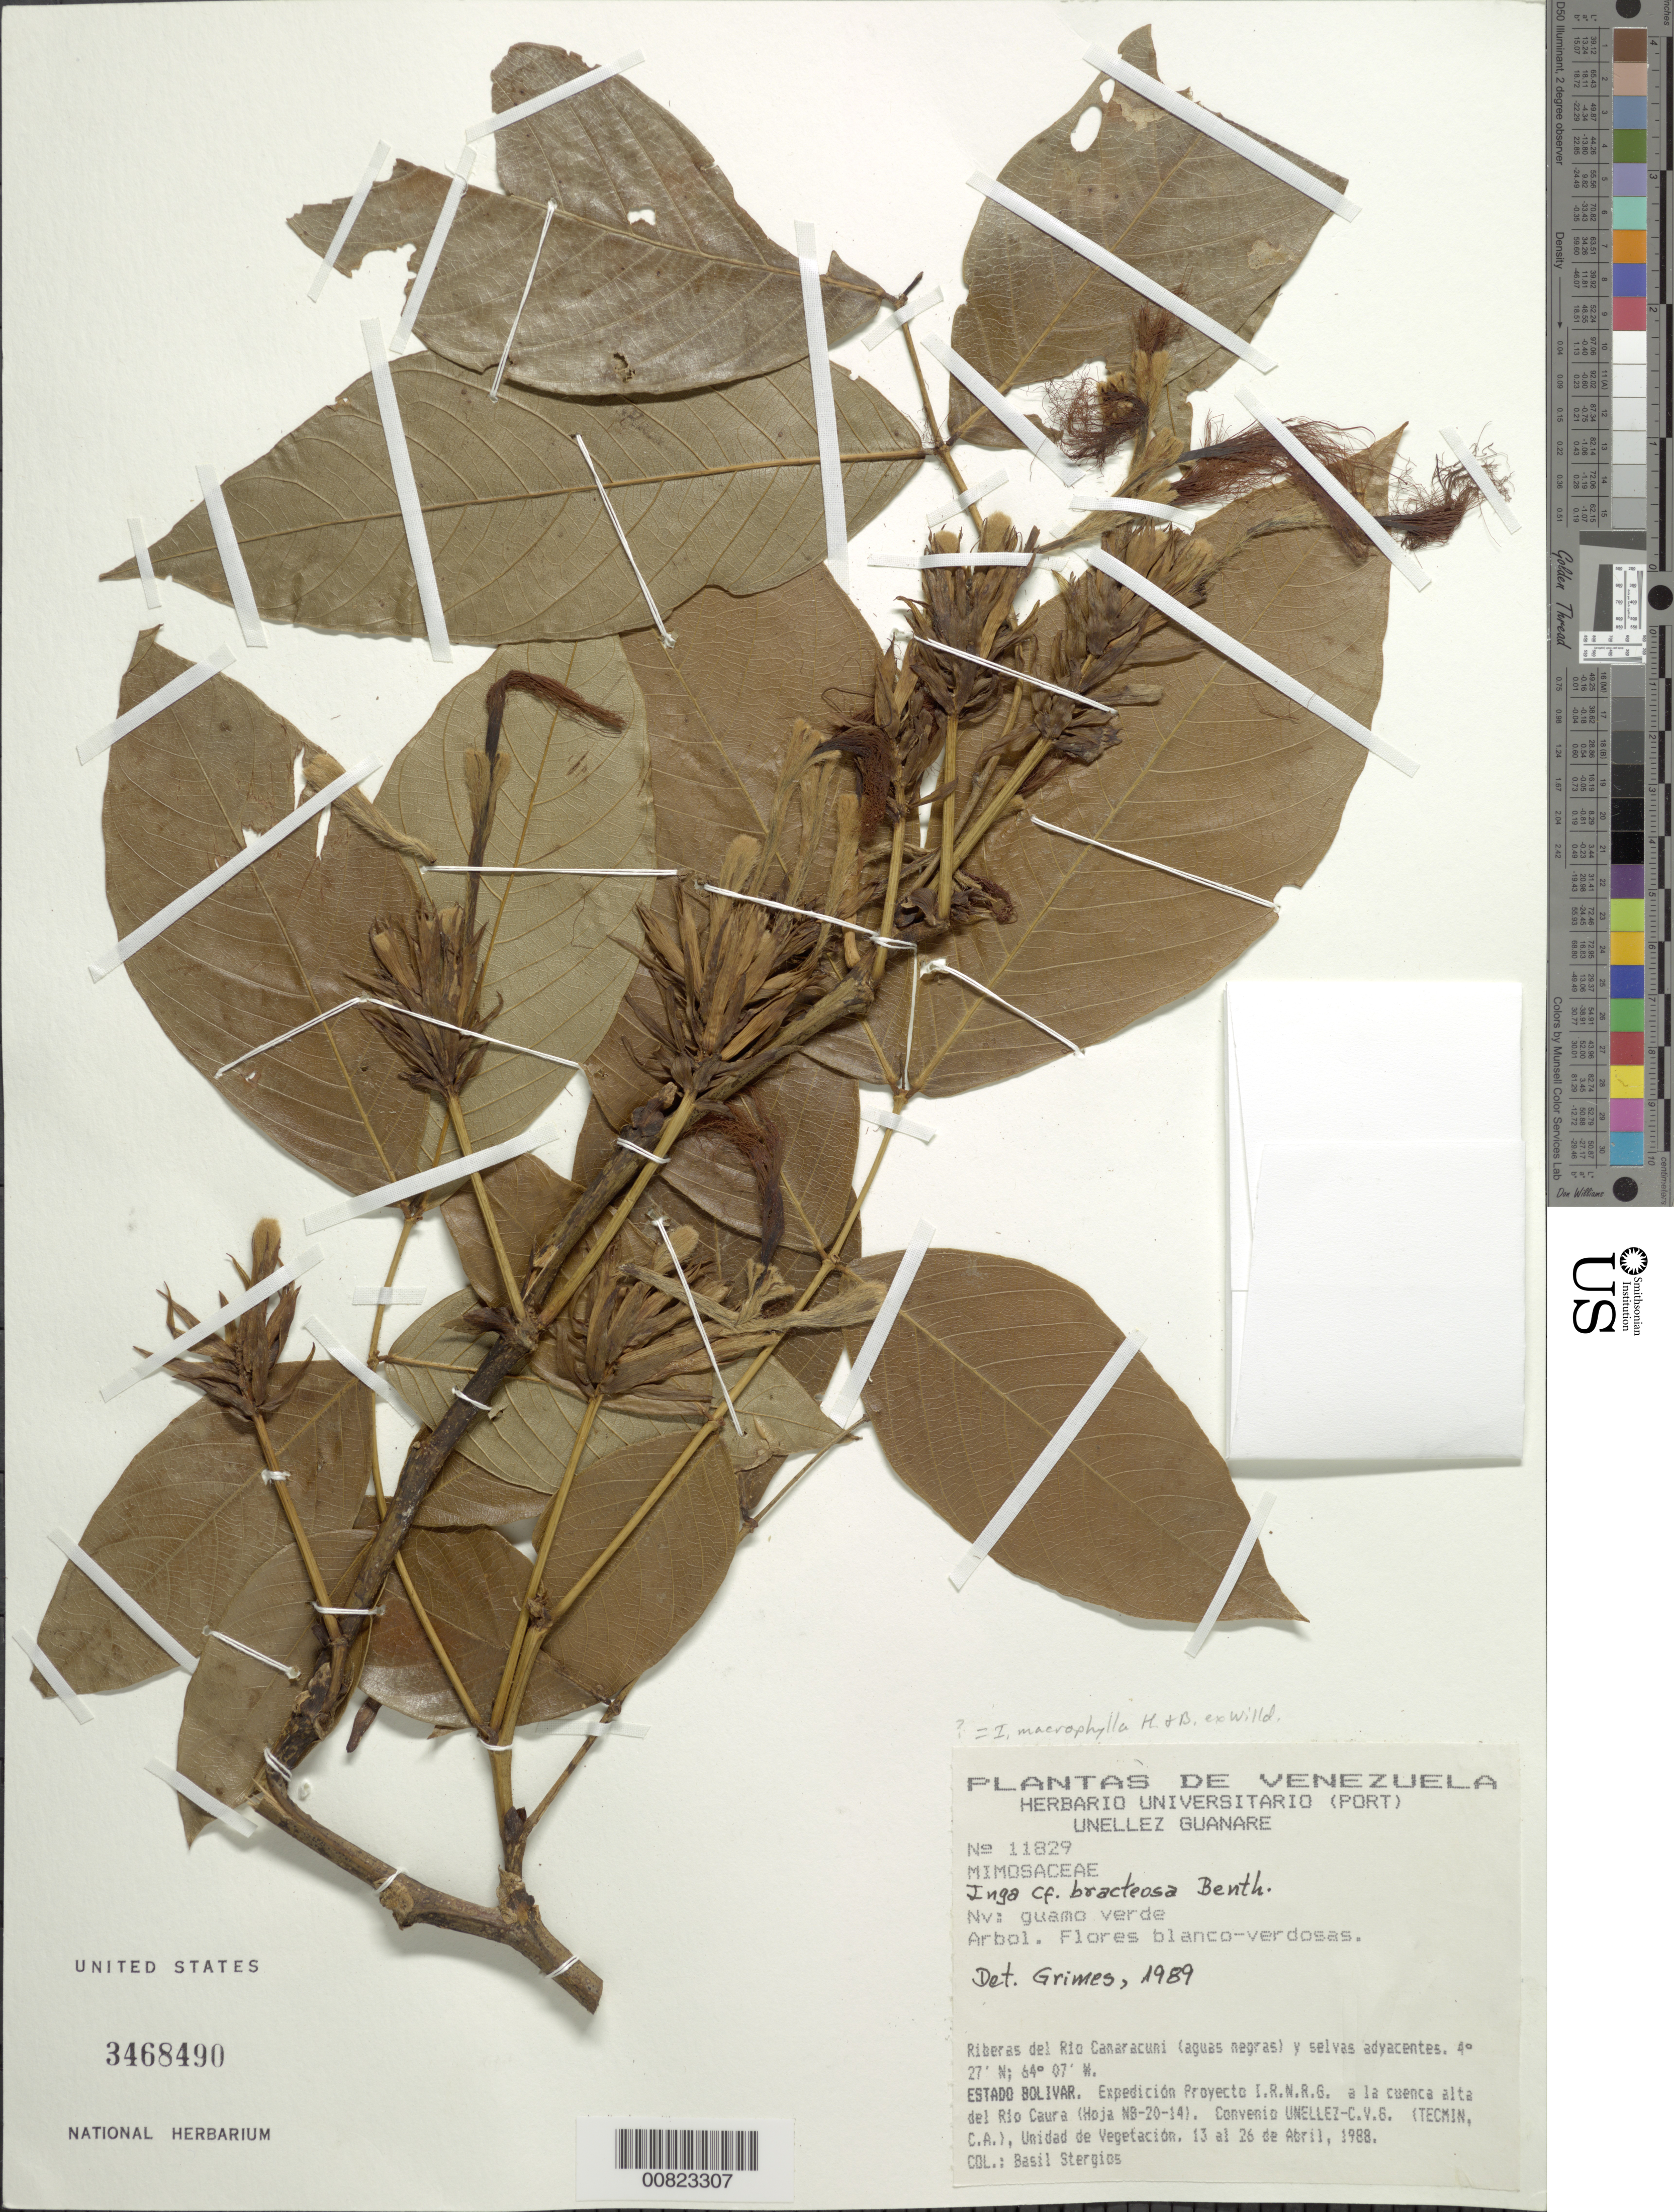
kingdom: Plantae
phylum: Tracheophyta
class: Magnoliopsida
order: Fabales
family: Fabaceae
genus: Inga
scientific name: Inga macrophylla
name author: Humb. & Bonpl. ex Willd.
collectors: B. G. Stergios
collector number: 11829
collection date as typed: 13-Apr-88 to 26-Apr-88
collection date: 1988-04-13/1988-04-26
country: Venezuela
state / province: Bolívar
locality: Río Canaracuni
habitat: Riberas del río (aguas negras) y selvas adyacentes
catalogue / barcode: US 3468490